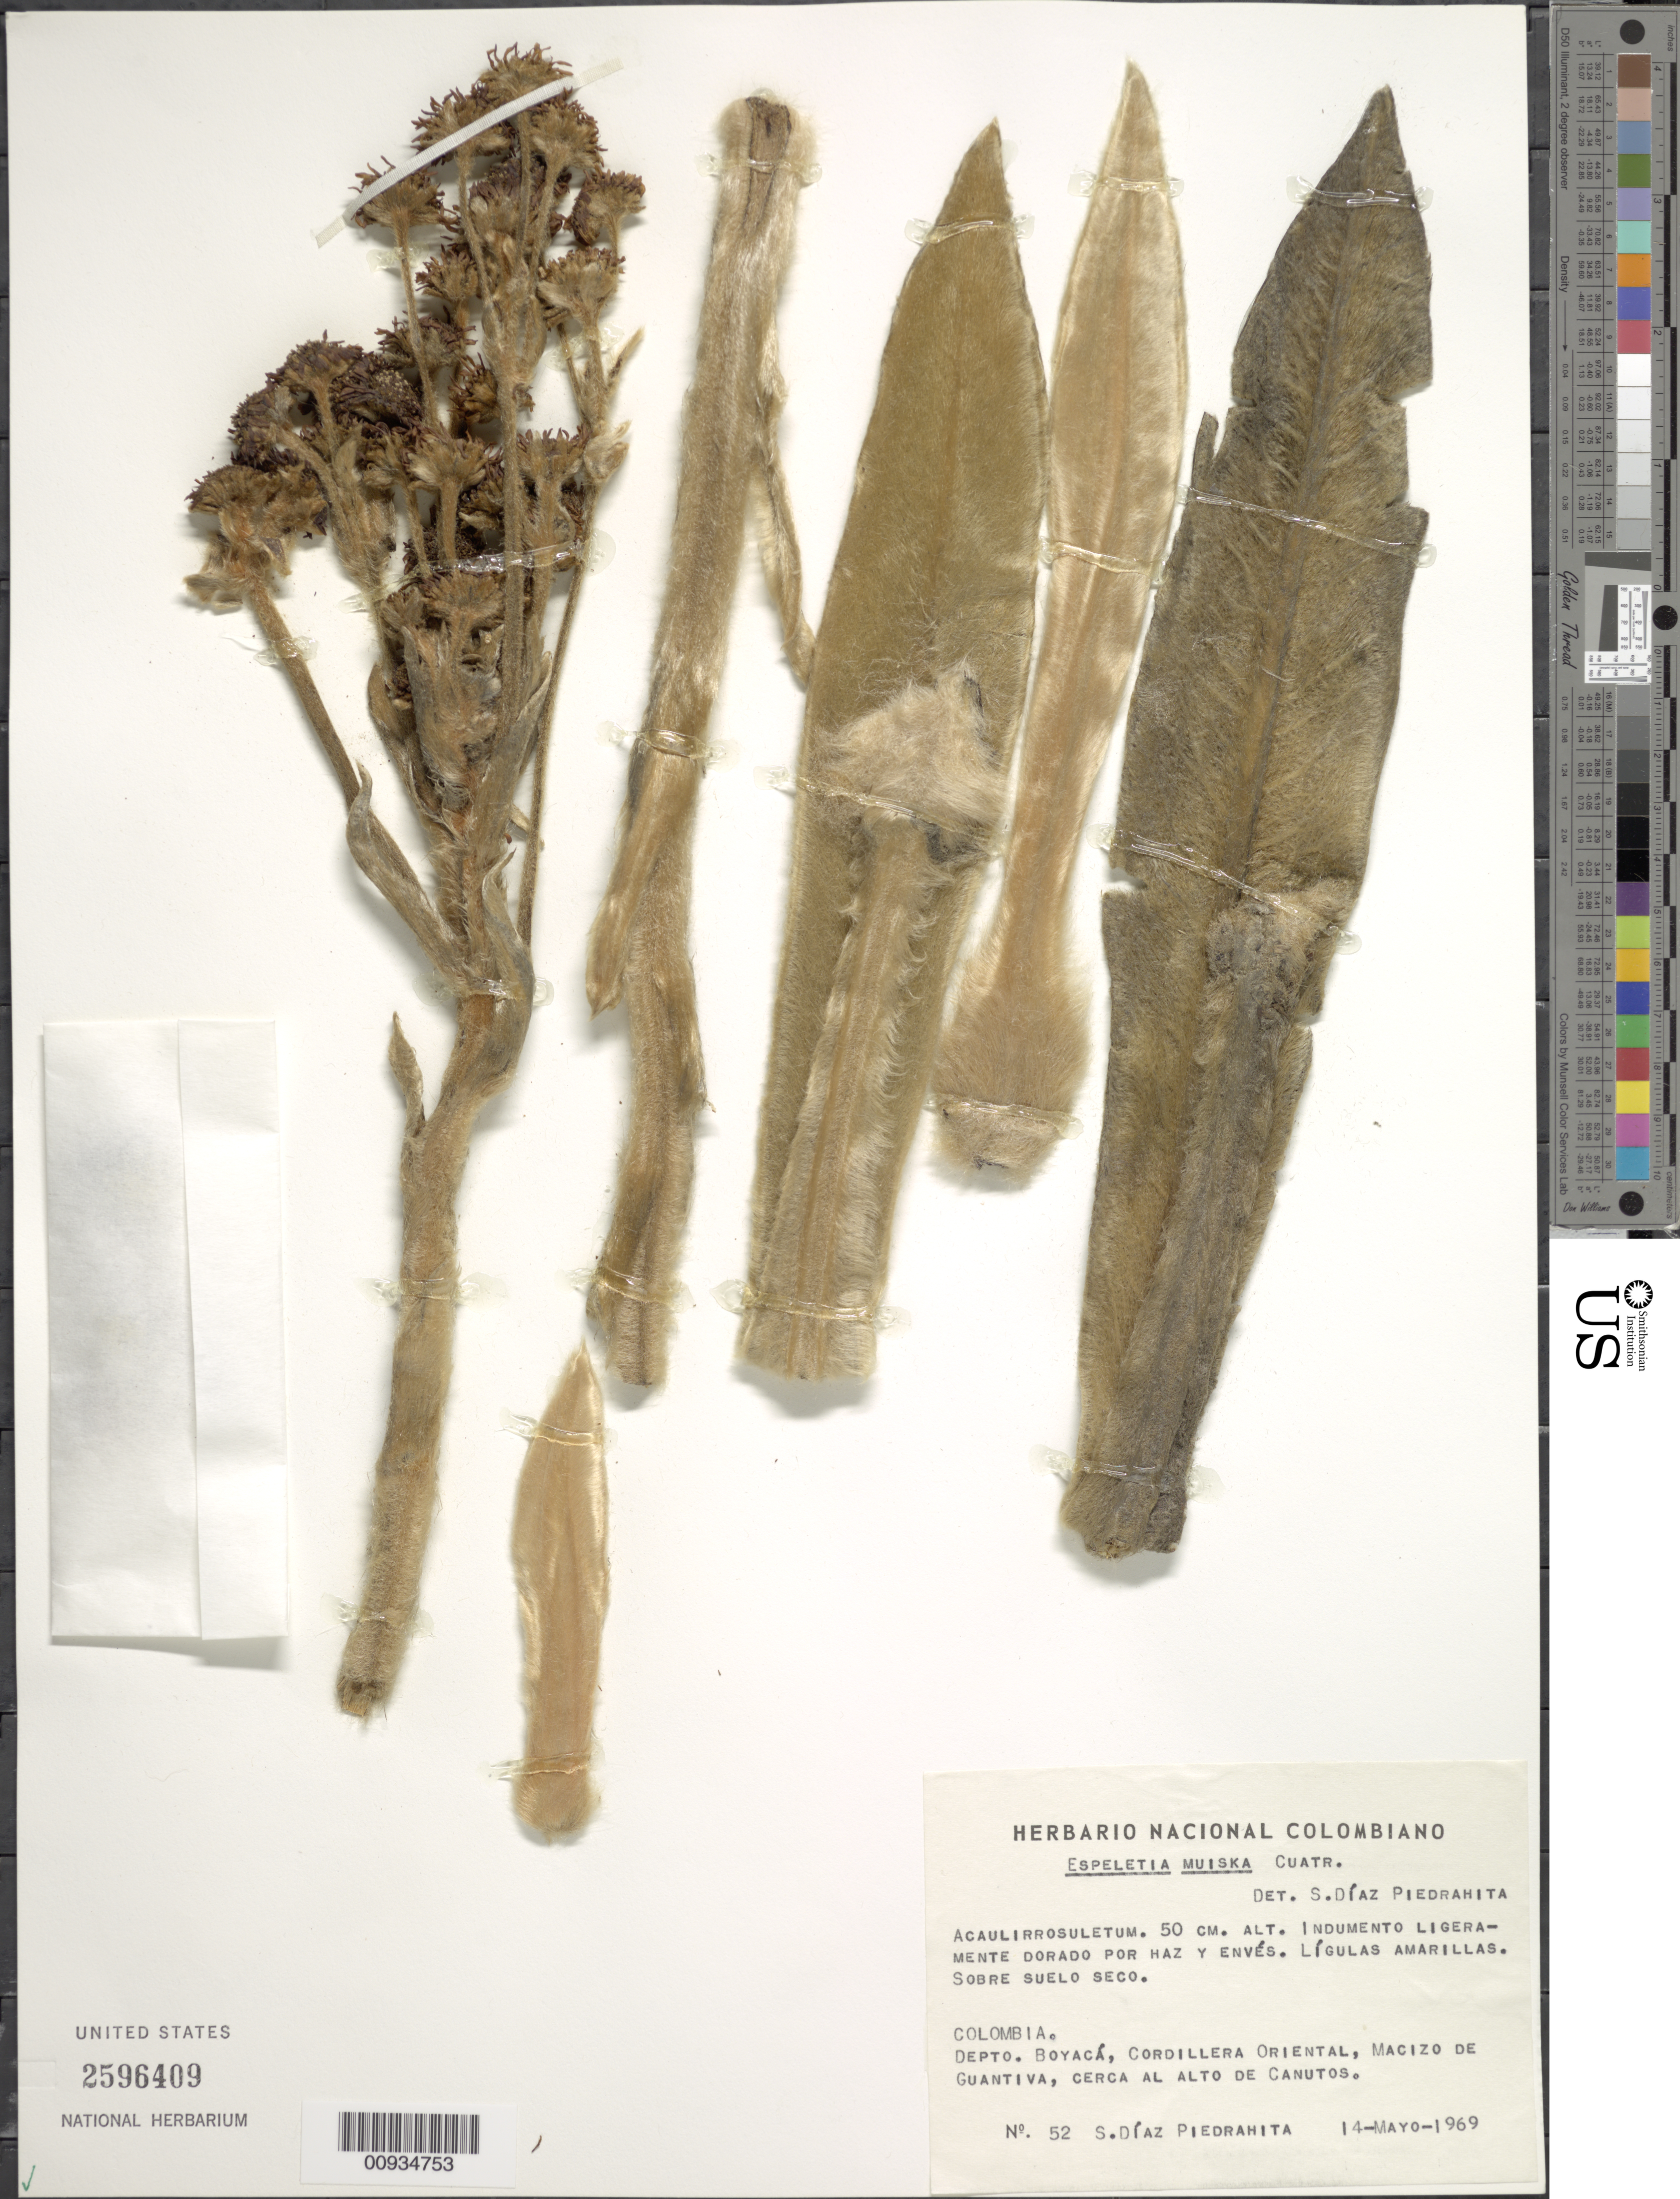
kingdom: Plantae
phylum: Tracheophyta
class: Magnoliopsida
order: Asterales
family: Asteraceae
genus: Espeletiopsis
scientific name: Espeletiopsis muiska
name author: (Cuatrec.) Cuatrec.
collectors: S. Díaz Píedrahíta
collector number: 52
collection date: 1969-05-14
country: Colombia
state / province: Boyacá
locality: Depto. Boyacá, Cordillera Oriental, Macizo de Guantiva, cerca al Alto de Canutos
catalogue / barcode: US 2596409